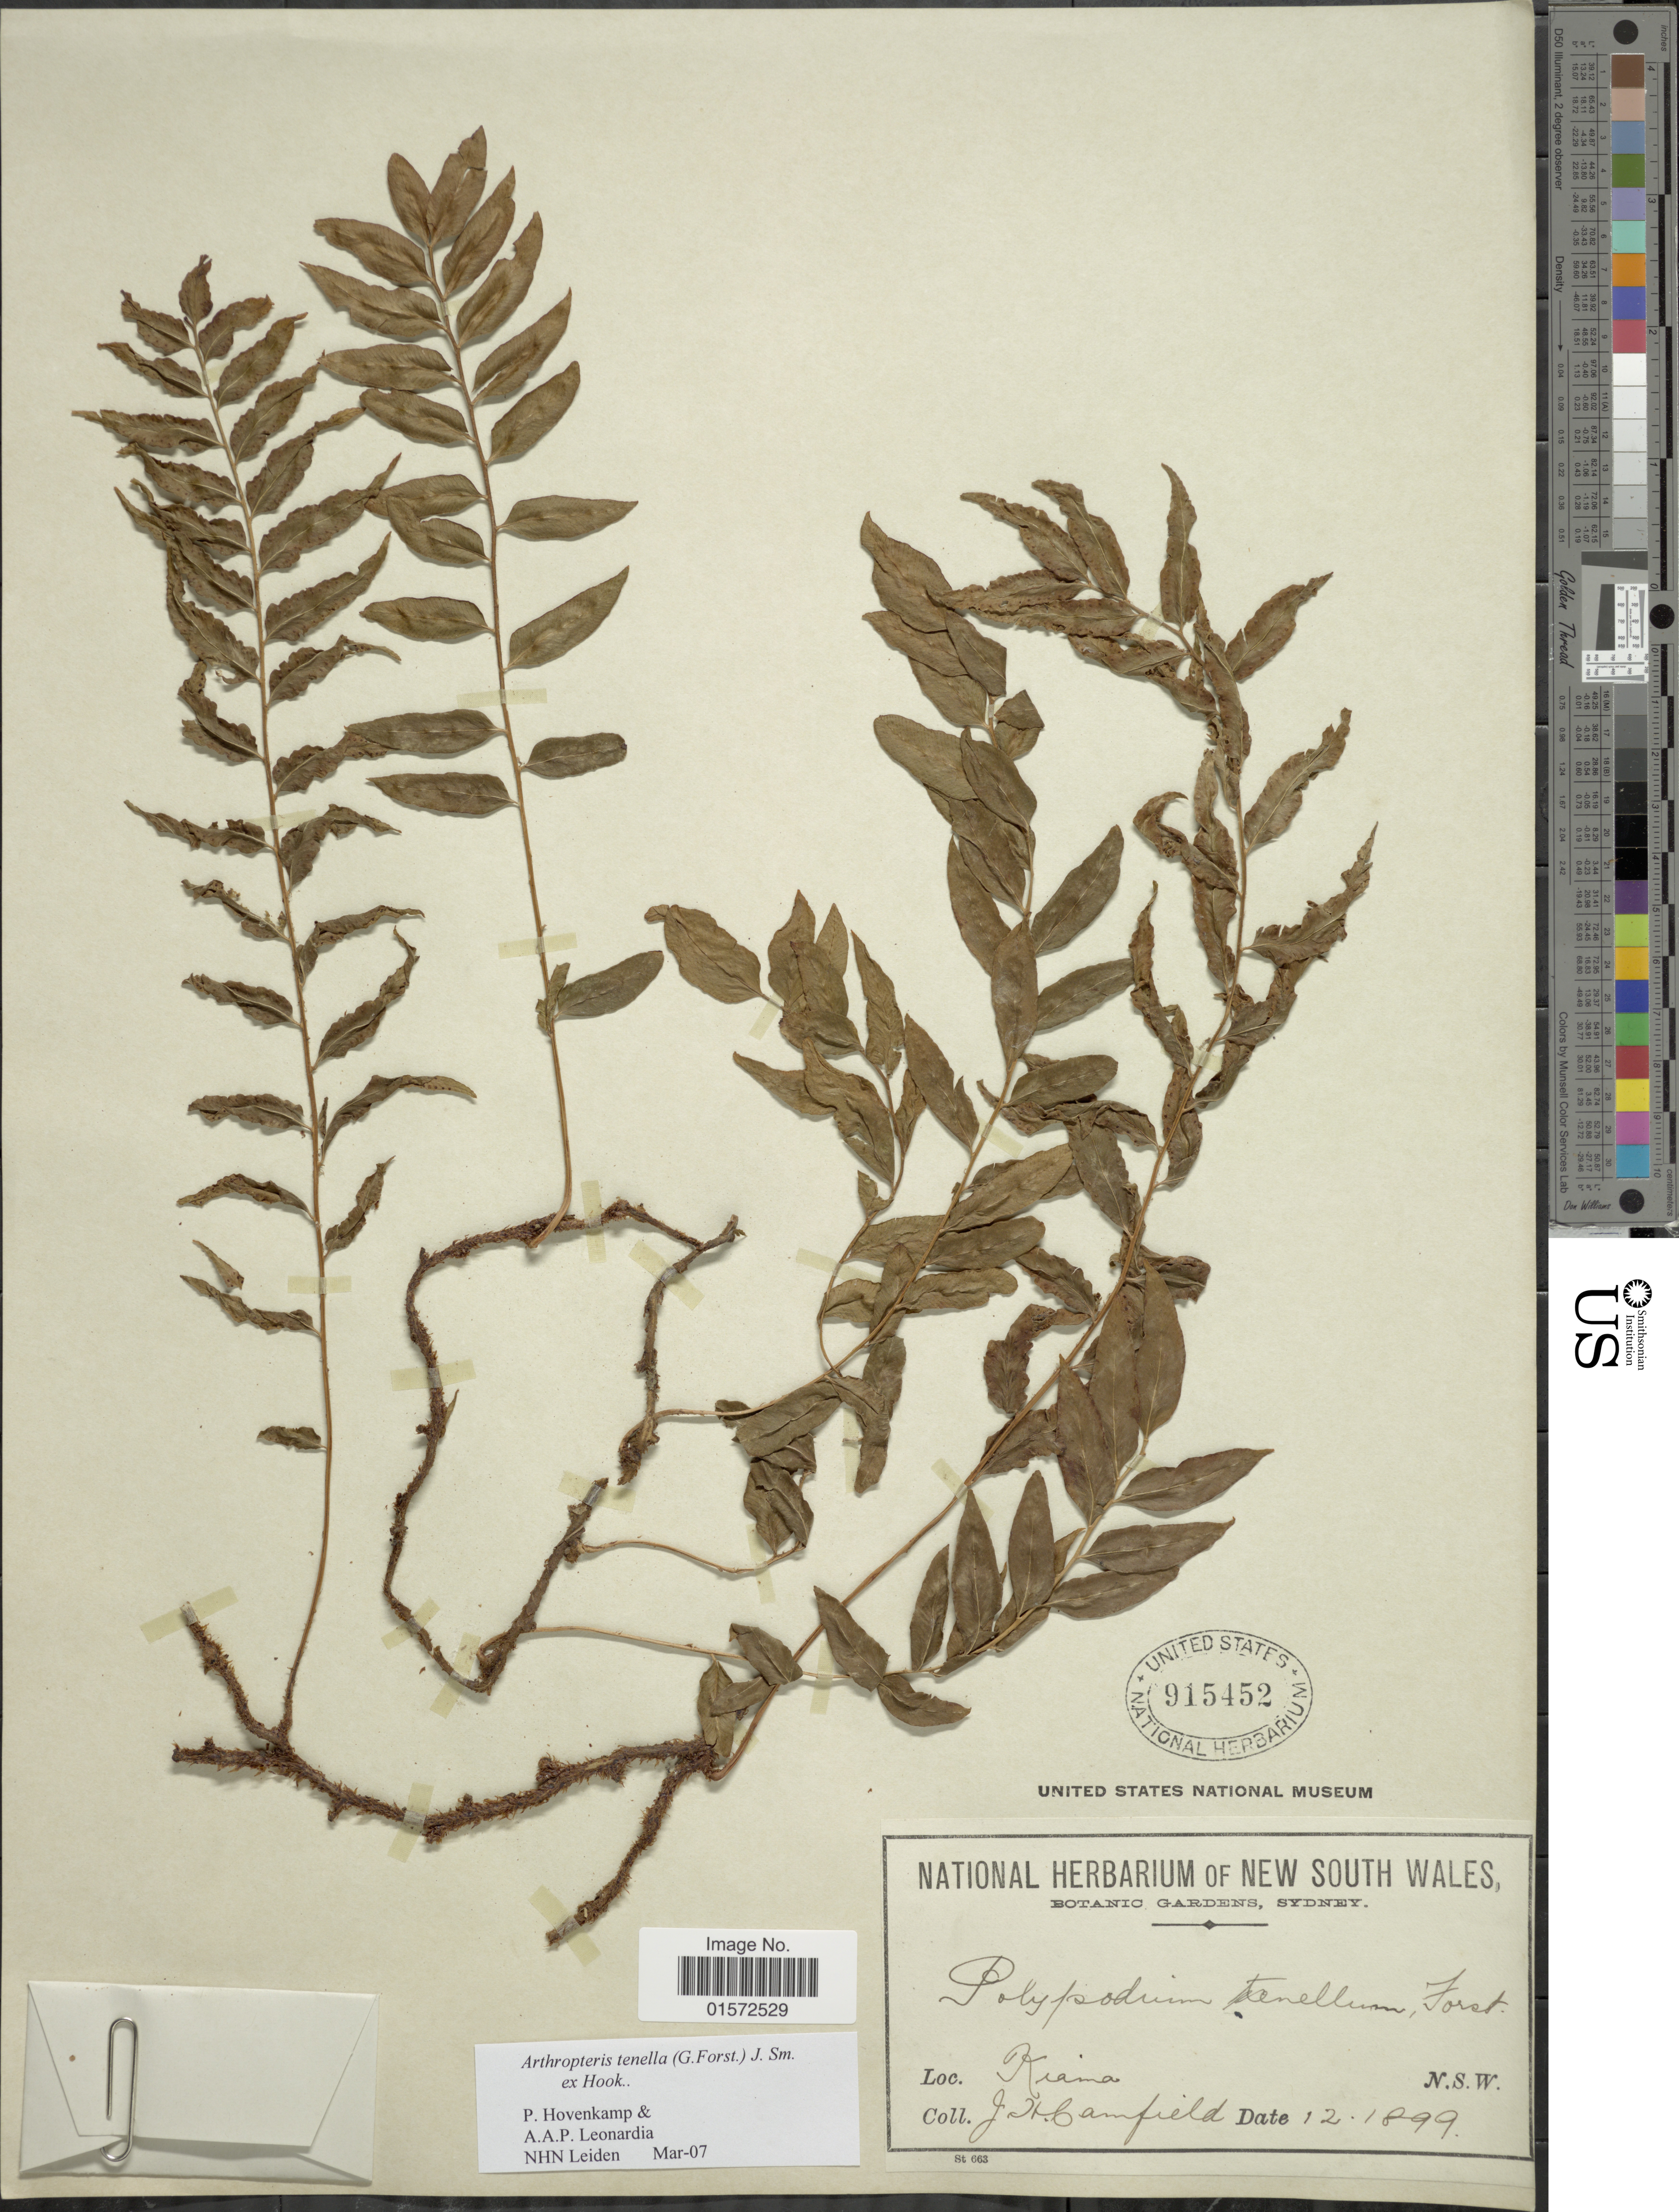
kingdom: Plantae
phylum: Tracheophyta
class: Polypodiopsida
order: Polypodiales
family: Tectariaceae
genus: Arthropteris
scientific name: Arthropteris tenella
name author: (G. Forst.) J. Sm. ex Hook. f.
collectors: J. Camfield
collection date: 1899-12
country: Australia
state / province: New South Wales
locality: Kiama, N.S.W.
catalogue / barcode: US 915452